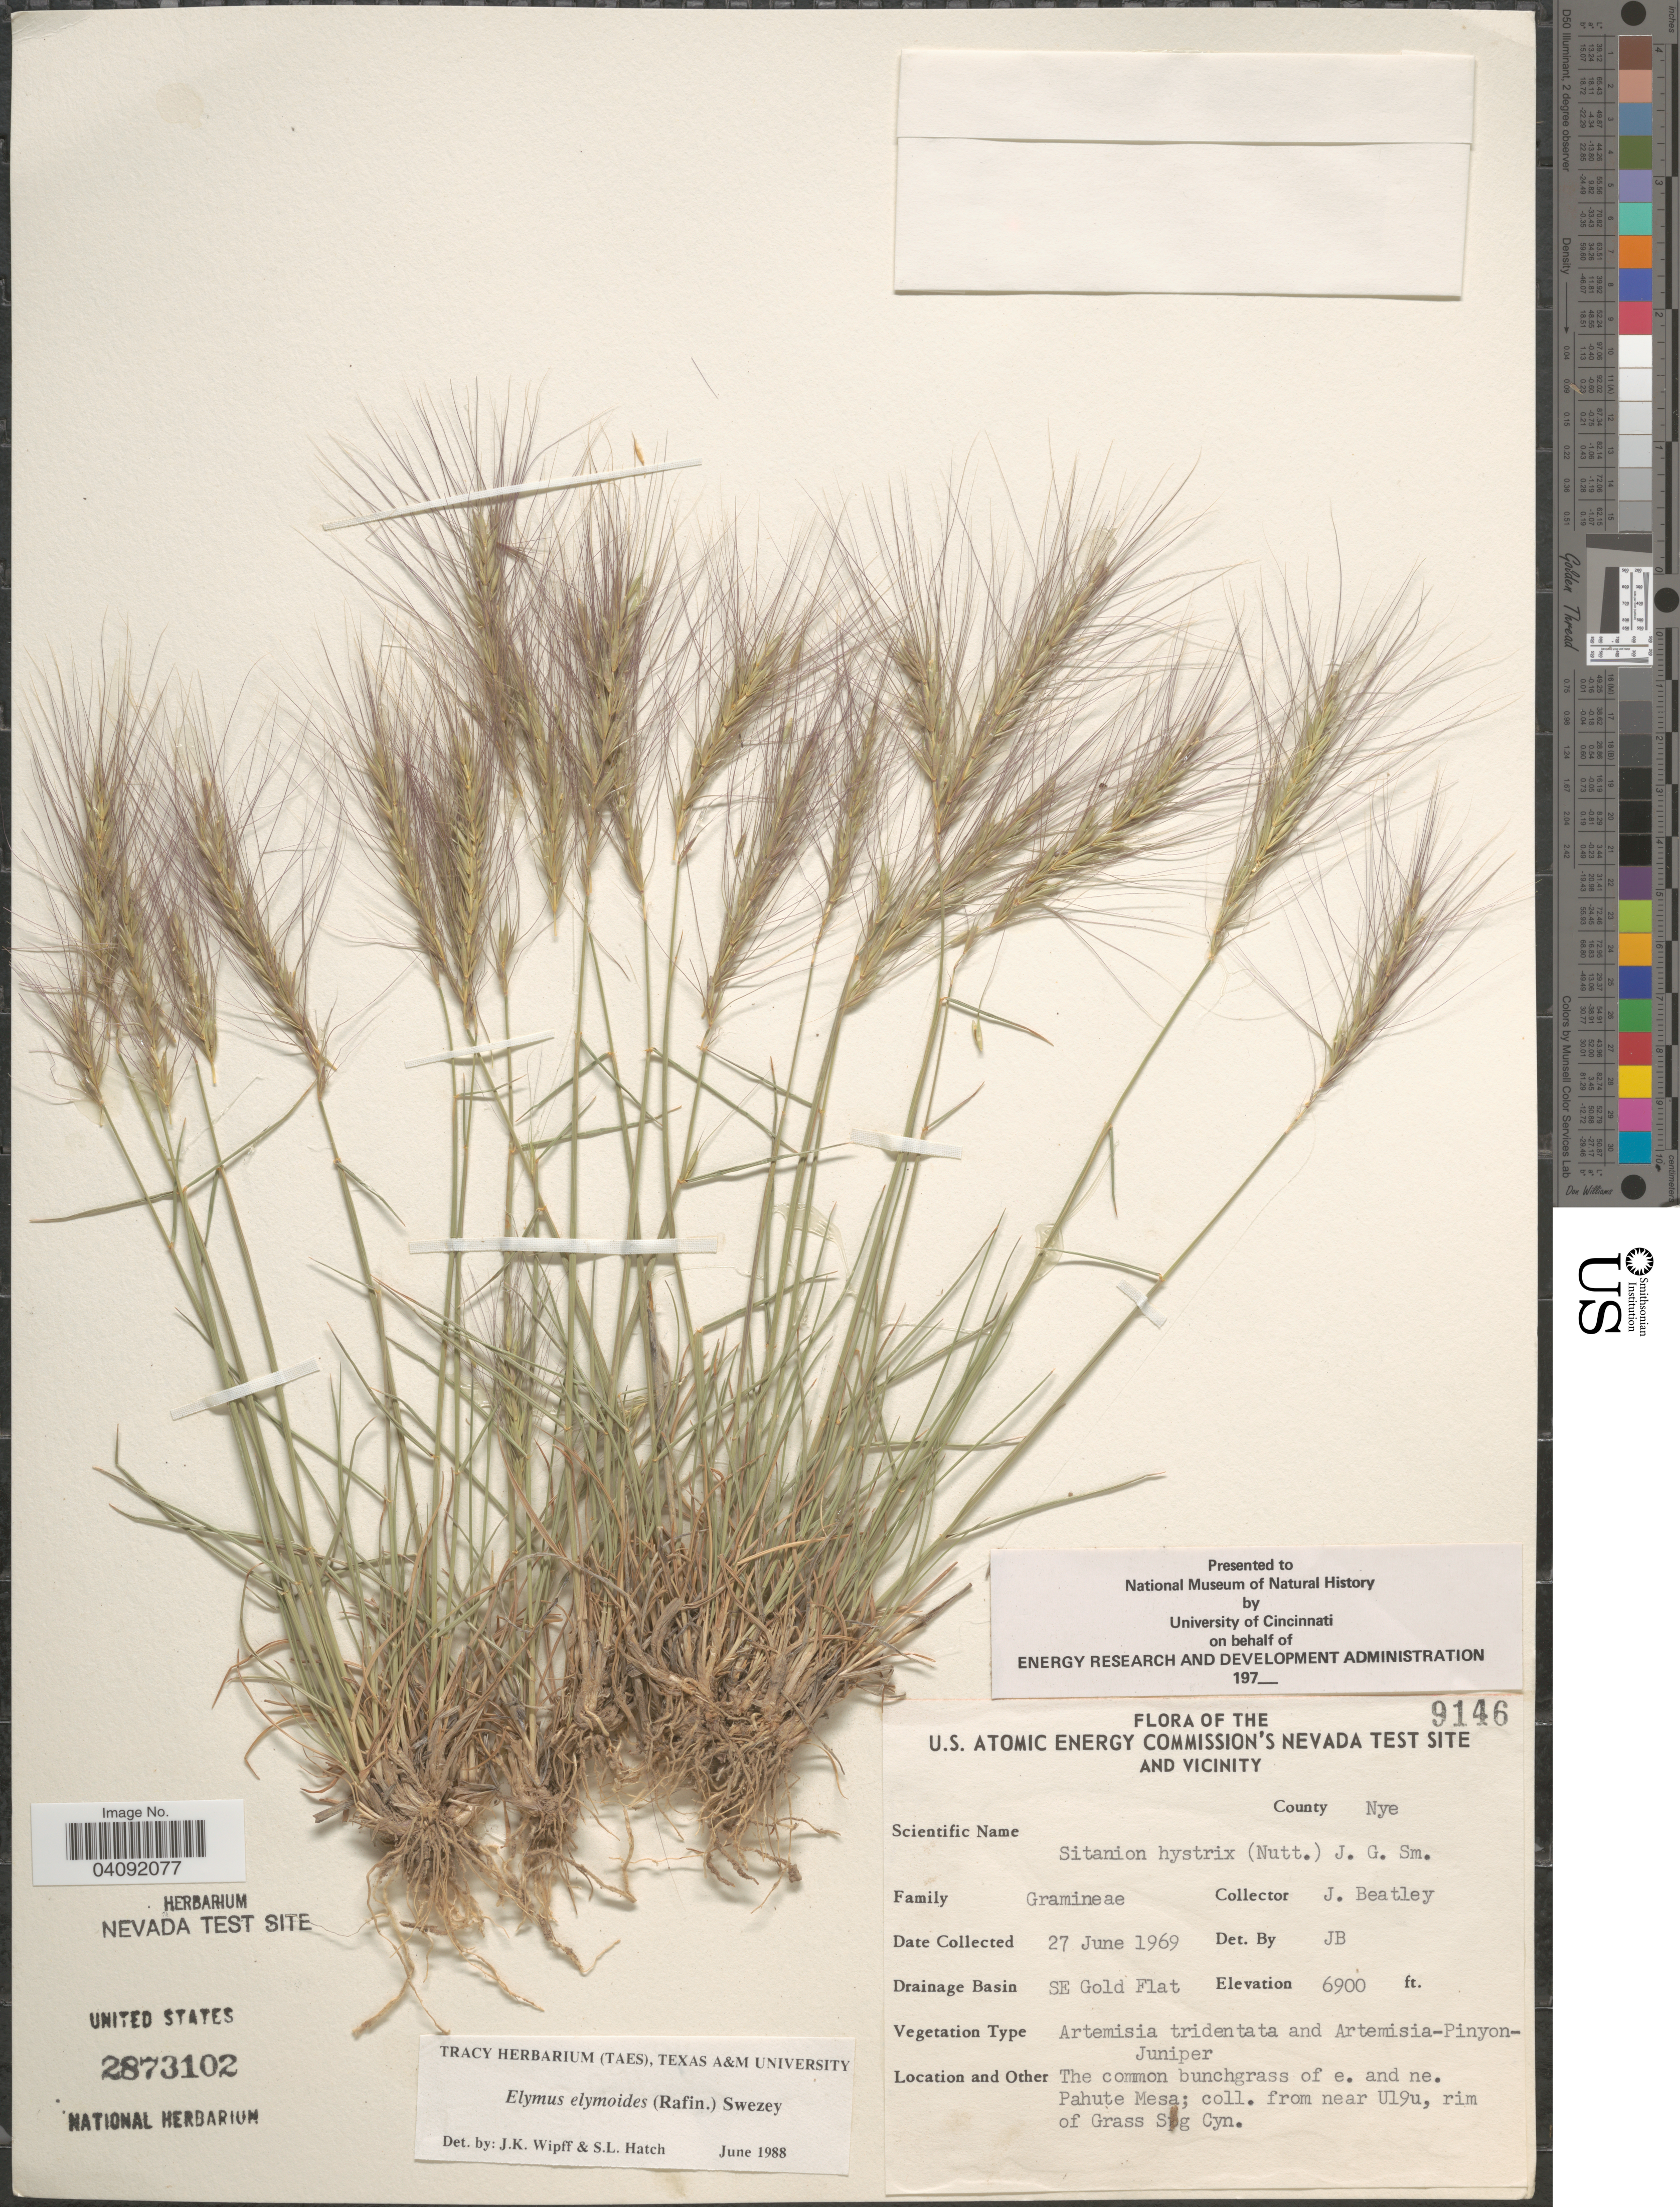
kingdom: Plantae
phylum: Tracheophyta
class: Liliopsida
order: Poales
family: Poaceae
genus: Elymus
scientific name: Elymus elymoides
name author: (Raf.) Swezey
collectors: J. C. Beatley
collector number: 9146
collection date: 1969-06-27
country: United States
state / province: Nevada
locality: The U.S. Atomic Energy Commission's Nevada Test Site and Vicinity. County Nye. Drainage Basin SE Gold Flat. The common bunchgrass of e. and ne. Pahute Mesa; coll. from near U19u, rim of Grass Spg Cyn.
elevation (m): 2103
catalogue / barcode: US 2873102